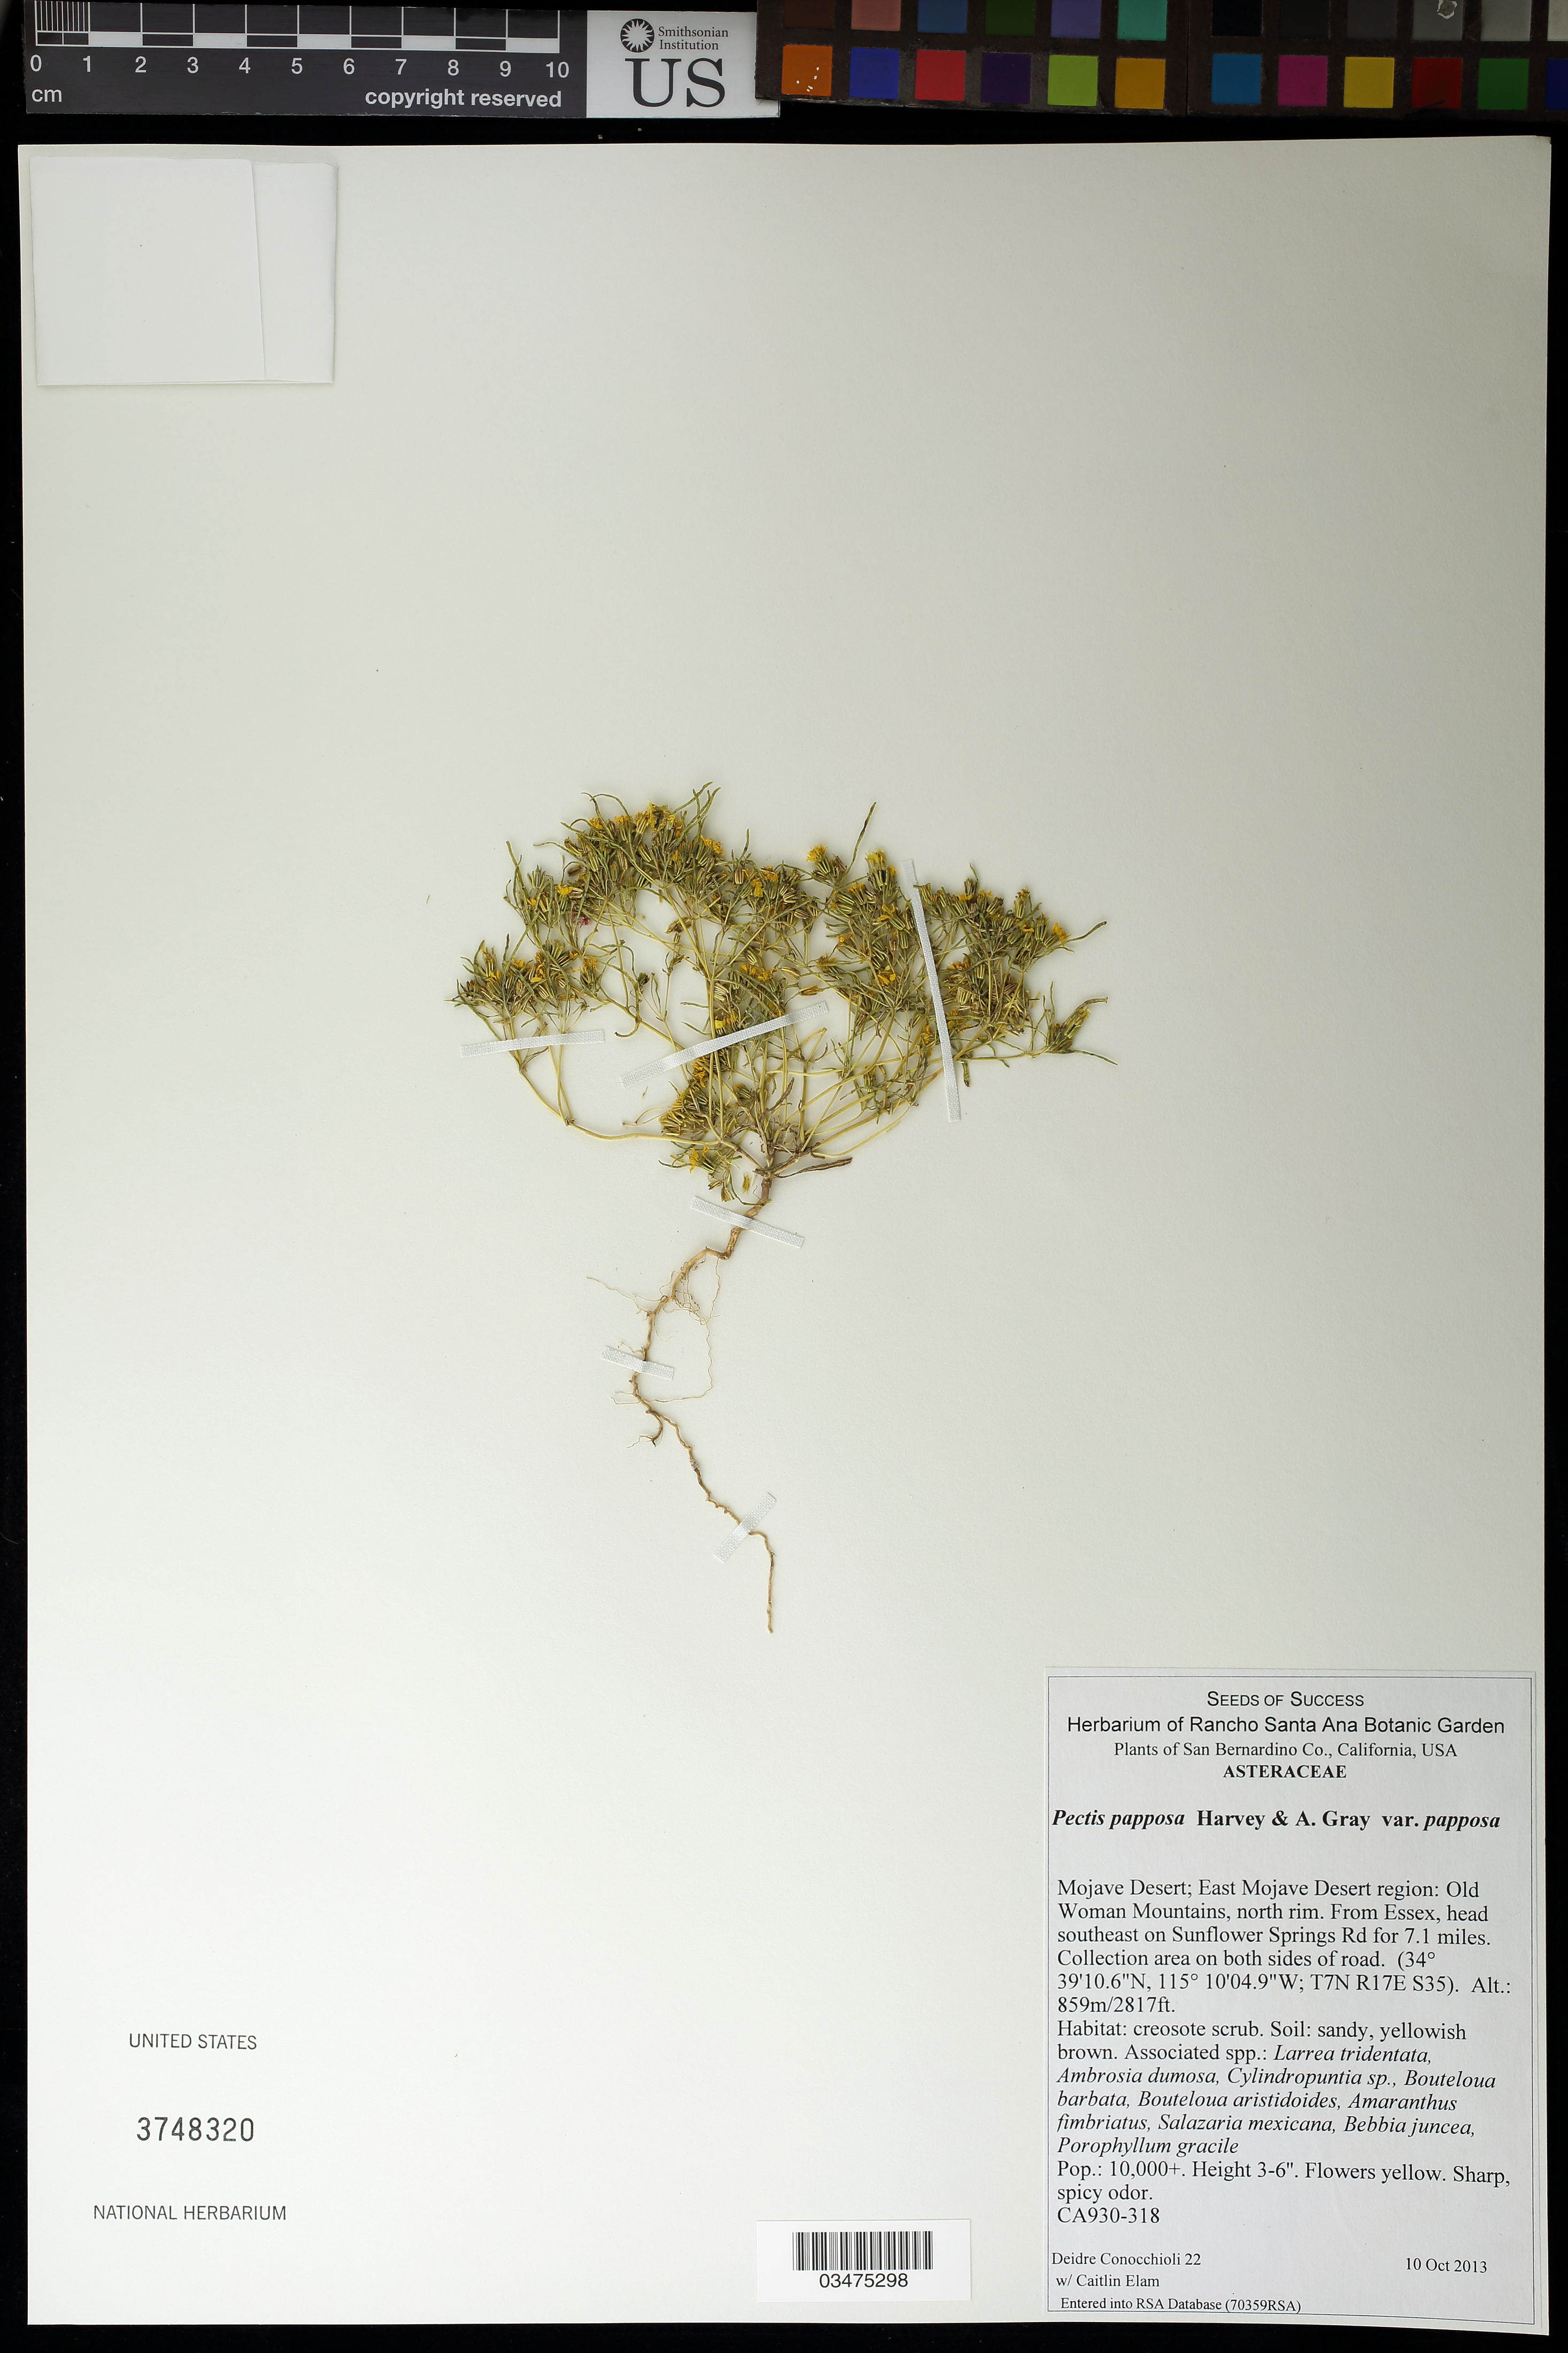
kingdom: Plantae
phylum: Tracheophyta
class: Magnoliopsida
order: Asterales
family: Asteraceae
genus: Pectis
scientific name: Pectis papposa var. papposa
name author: Harv. & A. Gray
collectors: D. Conocchioli & C. Elam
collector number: CA930A-318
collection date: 2013-10-10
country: United States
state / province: California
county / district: San Bernardino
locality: E Mojave Desert. Old Woman Mts, north rim. 7.1 mi. on Sunflower Springs Rd.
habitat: Creosote scrub. Soil: sandy, yellowish brown.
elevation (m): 859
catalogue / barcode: US 3748320